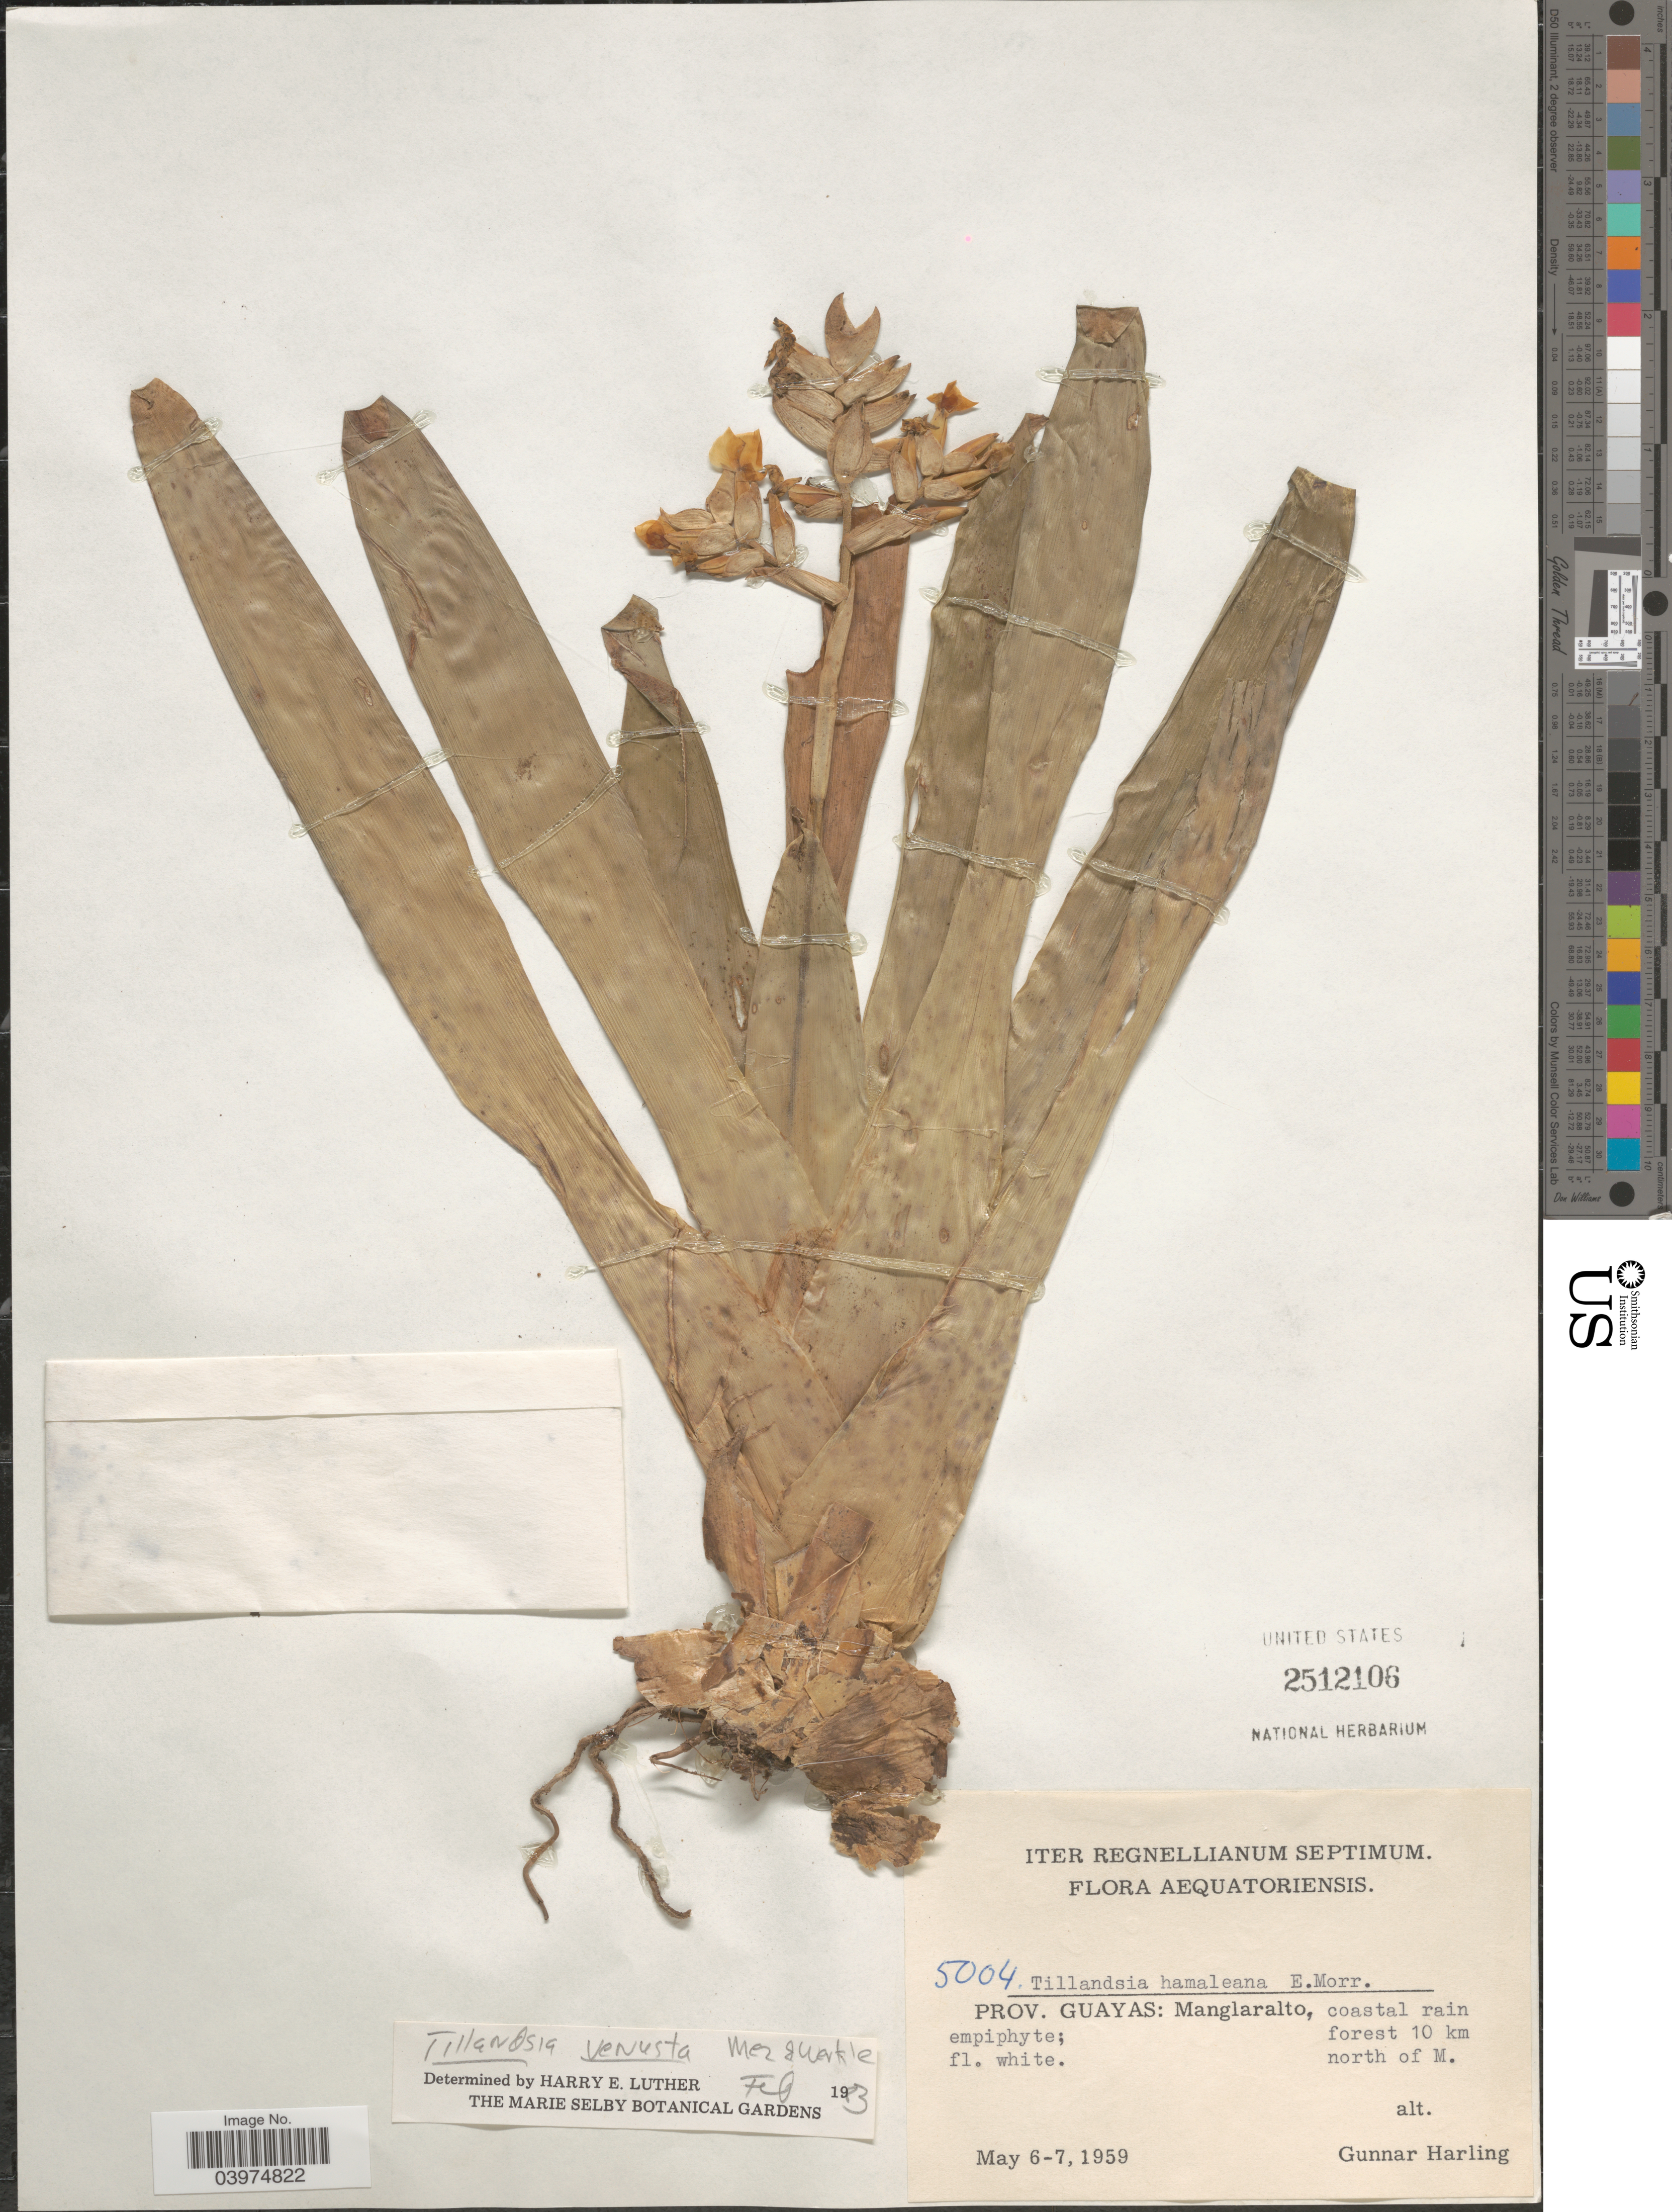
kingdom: Plantae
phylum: Tracheophyta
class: Liliopsida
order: Poales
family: Bromeliaceae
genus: Tillandsia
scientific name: Tillandsia venusta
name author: Mez & Wercklé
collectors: G. Harling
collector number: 5004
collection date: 1959-05-06/1959-05-07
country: Ecuador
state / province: Guayas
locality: Iter Regnellianum Septimum. Prov. Guayas: Manglaralto, coastal rain forest 10 km north of M.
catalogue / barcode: US 2512106